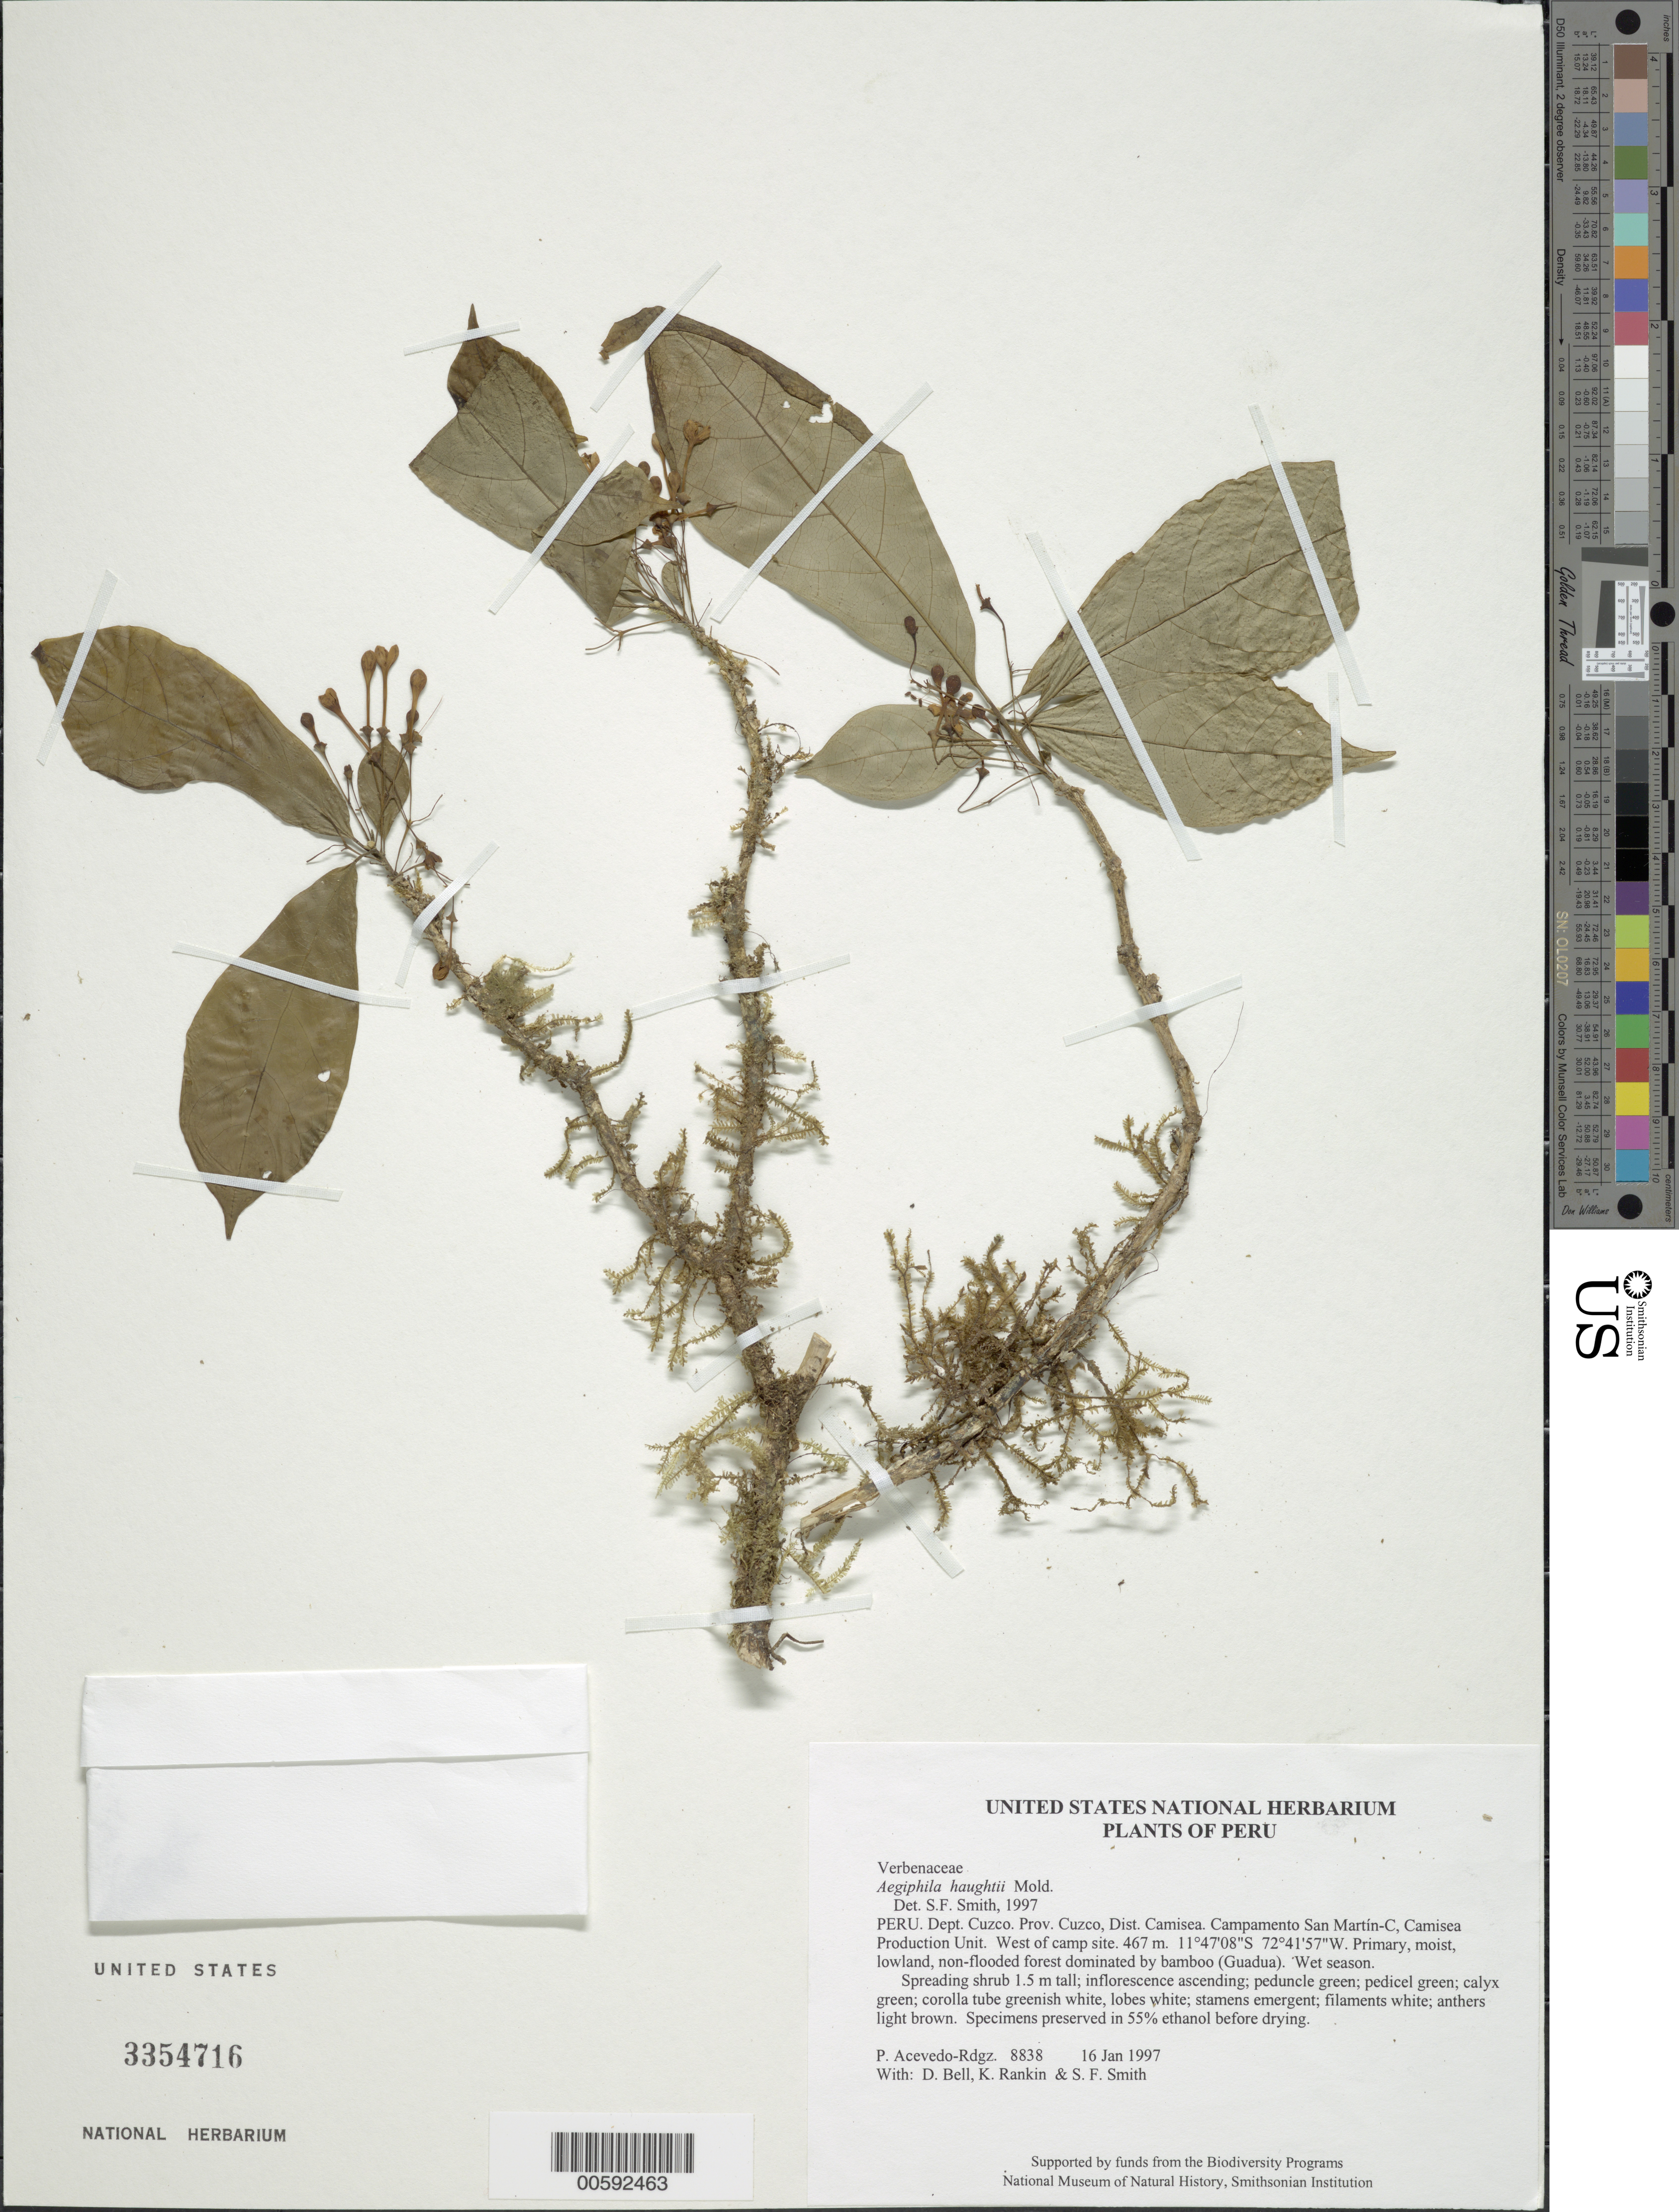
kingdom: Plantae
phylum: Tracheophyta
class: Magnoliopsida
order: Lamiales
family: Lamiaceae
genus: Aegiphila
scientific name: Aegiphila haughtii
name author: Moldenke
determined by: Smith, Stephen F., (US), NMNH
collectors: P. Acevedo-Rodr., D. A. Bell, K. B. Rankin & S.F. Smith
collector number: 8838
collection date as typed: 16 Jan 1997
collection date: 1997-01-16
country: Peru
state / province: Cusco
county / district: Cusco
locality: Districto Camisea, Campamento San Martín-C, Camisea Production Unit. West of camp site.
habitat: Primary, moist, lowland, non-flooded forest dominated by bamboo (Guadua). Wet season.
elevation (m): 467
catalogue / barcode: US 3354716